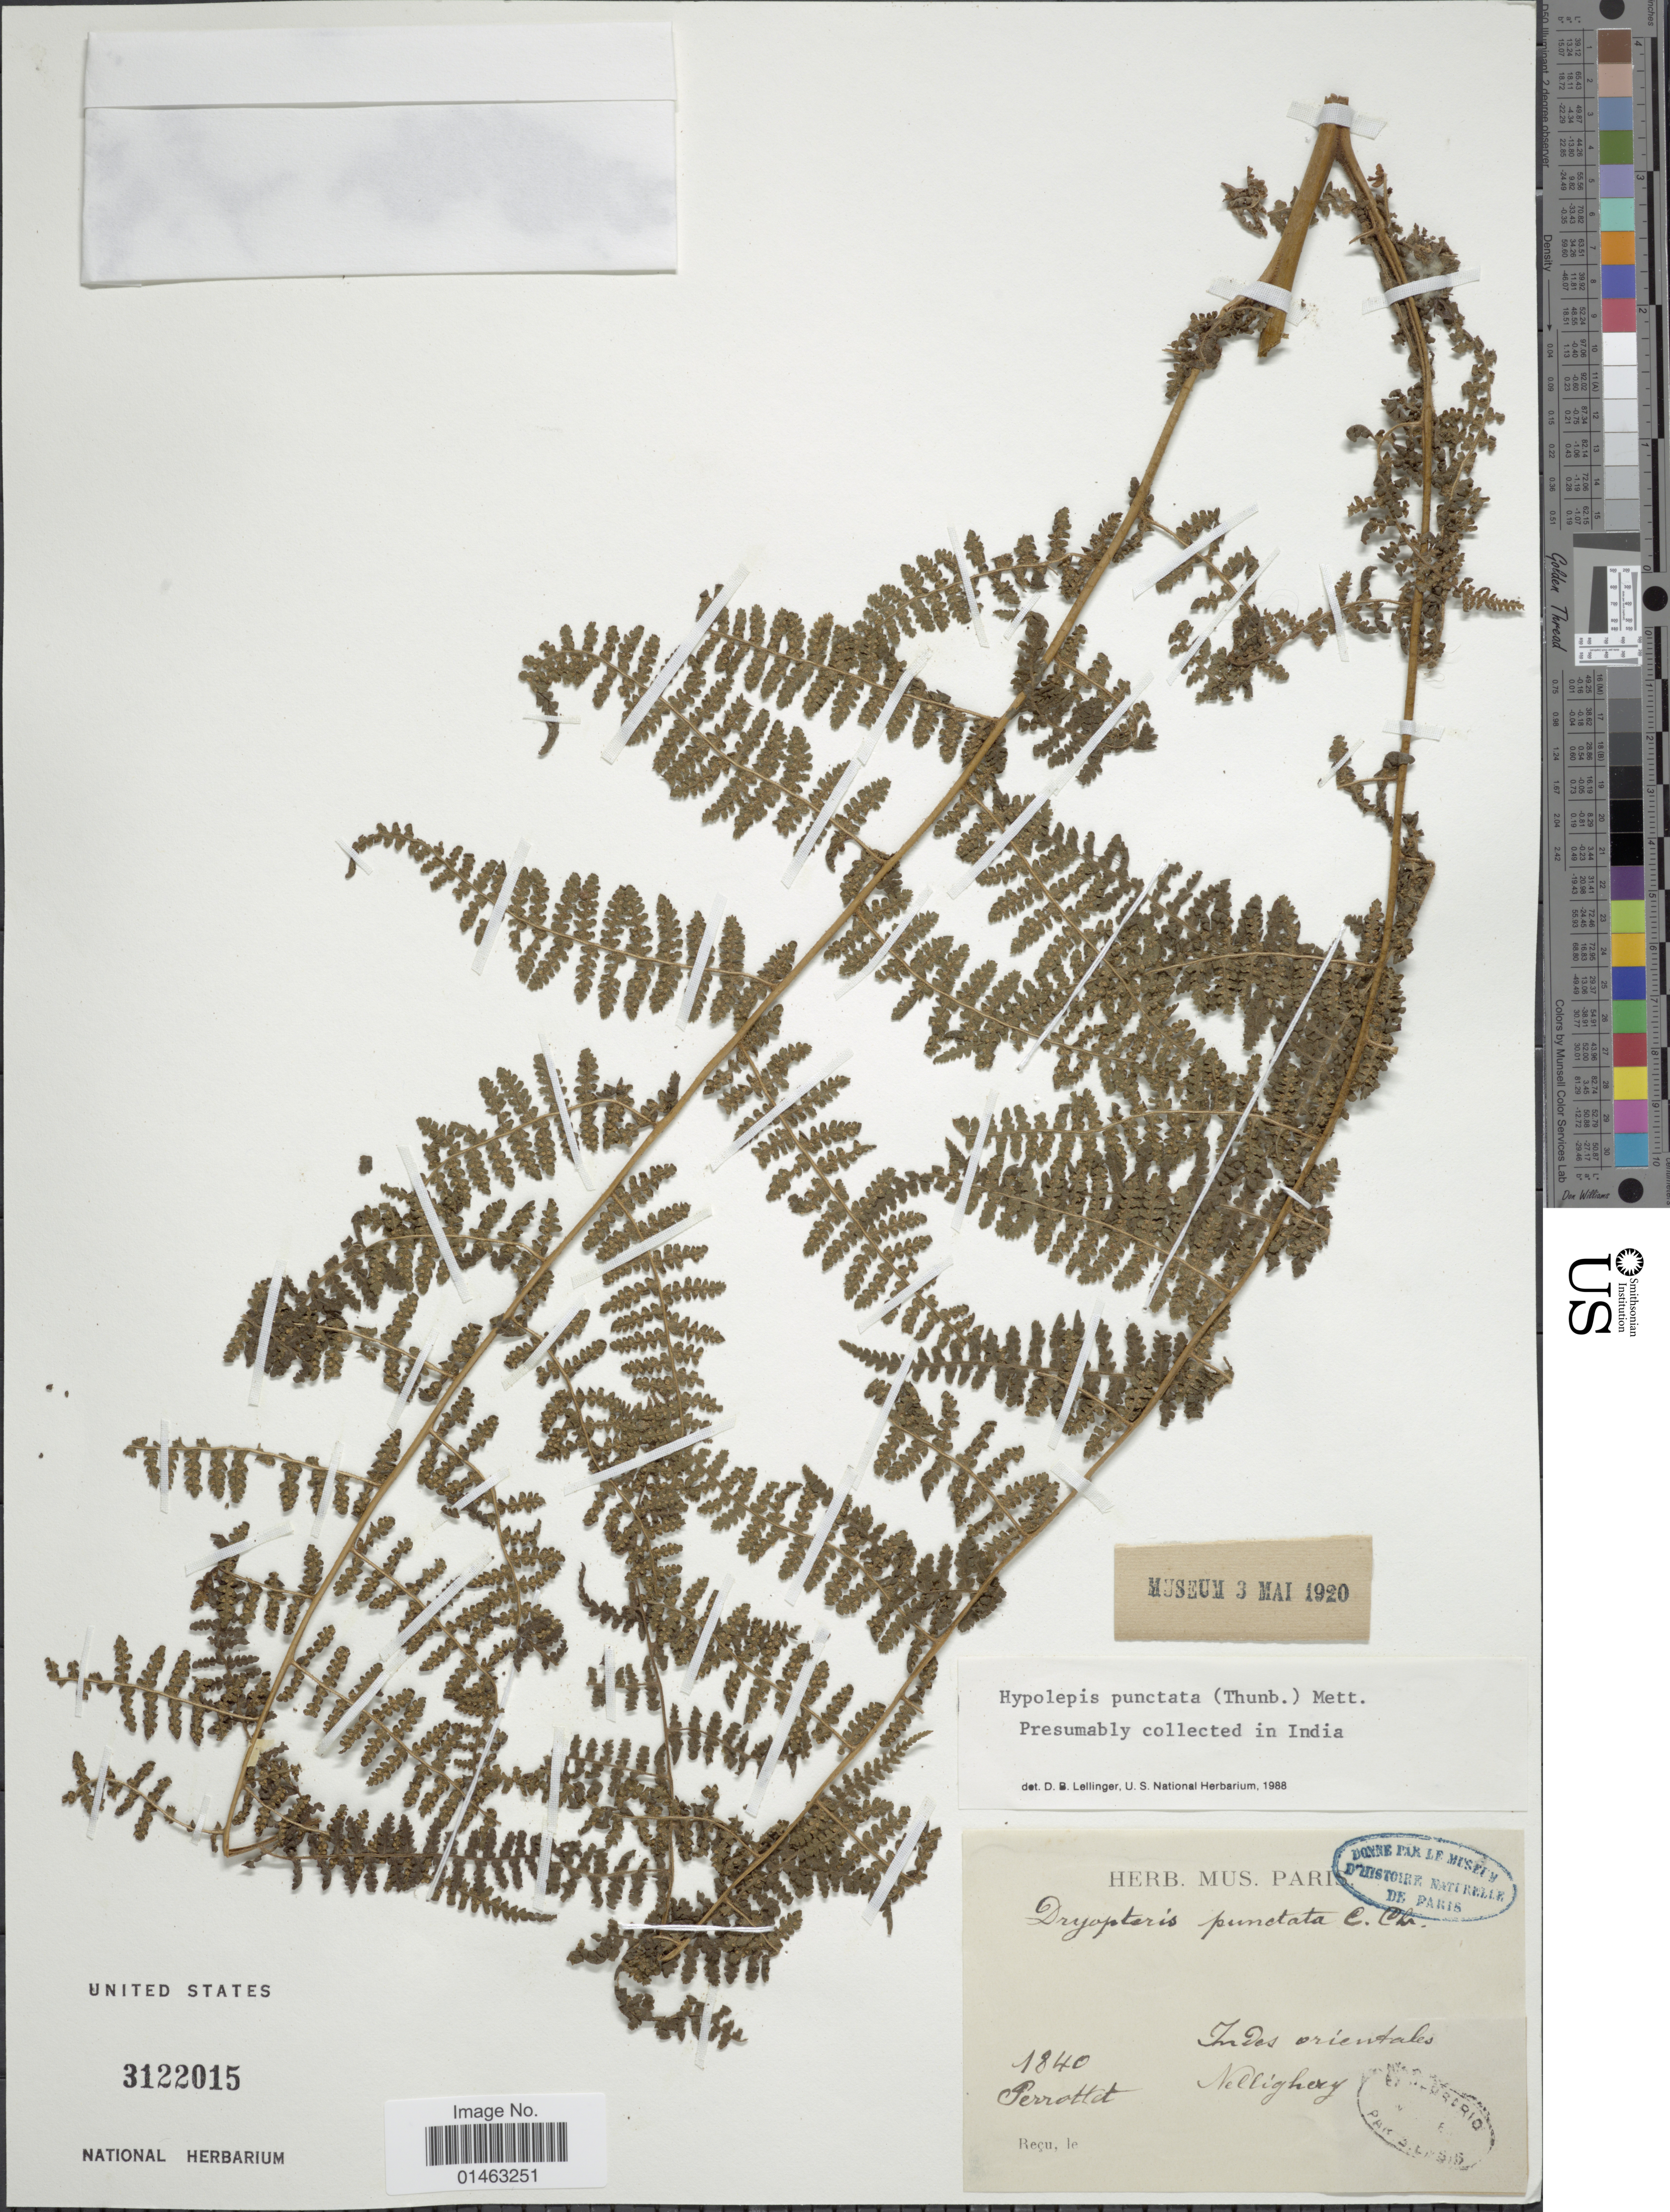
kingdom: Plantae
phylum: Tracheophyta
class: Polypodiopsida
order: Polypodiales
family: Dennstaedtiaceae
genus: Hypolepis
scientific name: Hypolepis punctata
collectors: Perrottet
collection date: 1840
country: India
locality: Indes orientales. Nellighery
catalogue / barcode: US 3122015